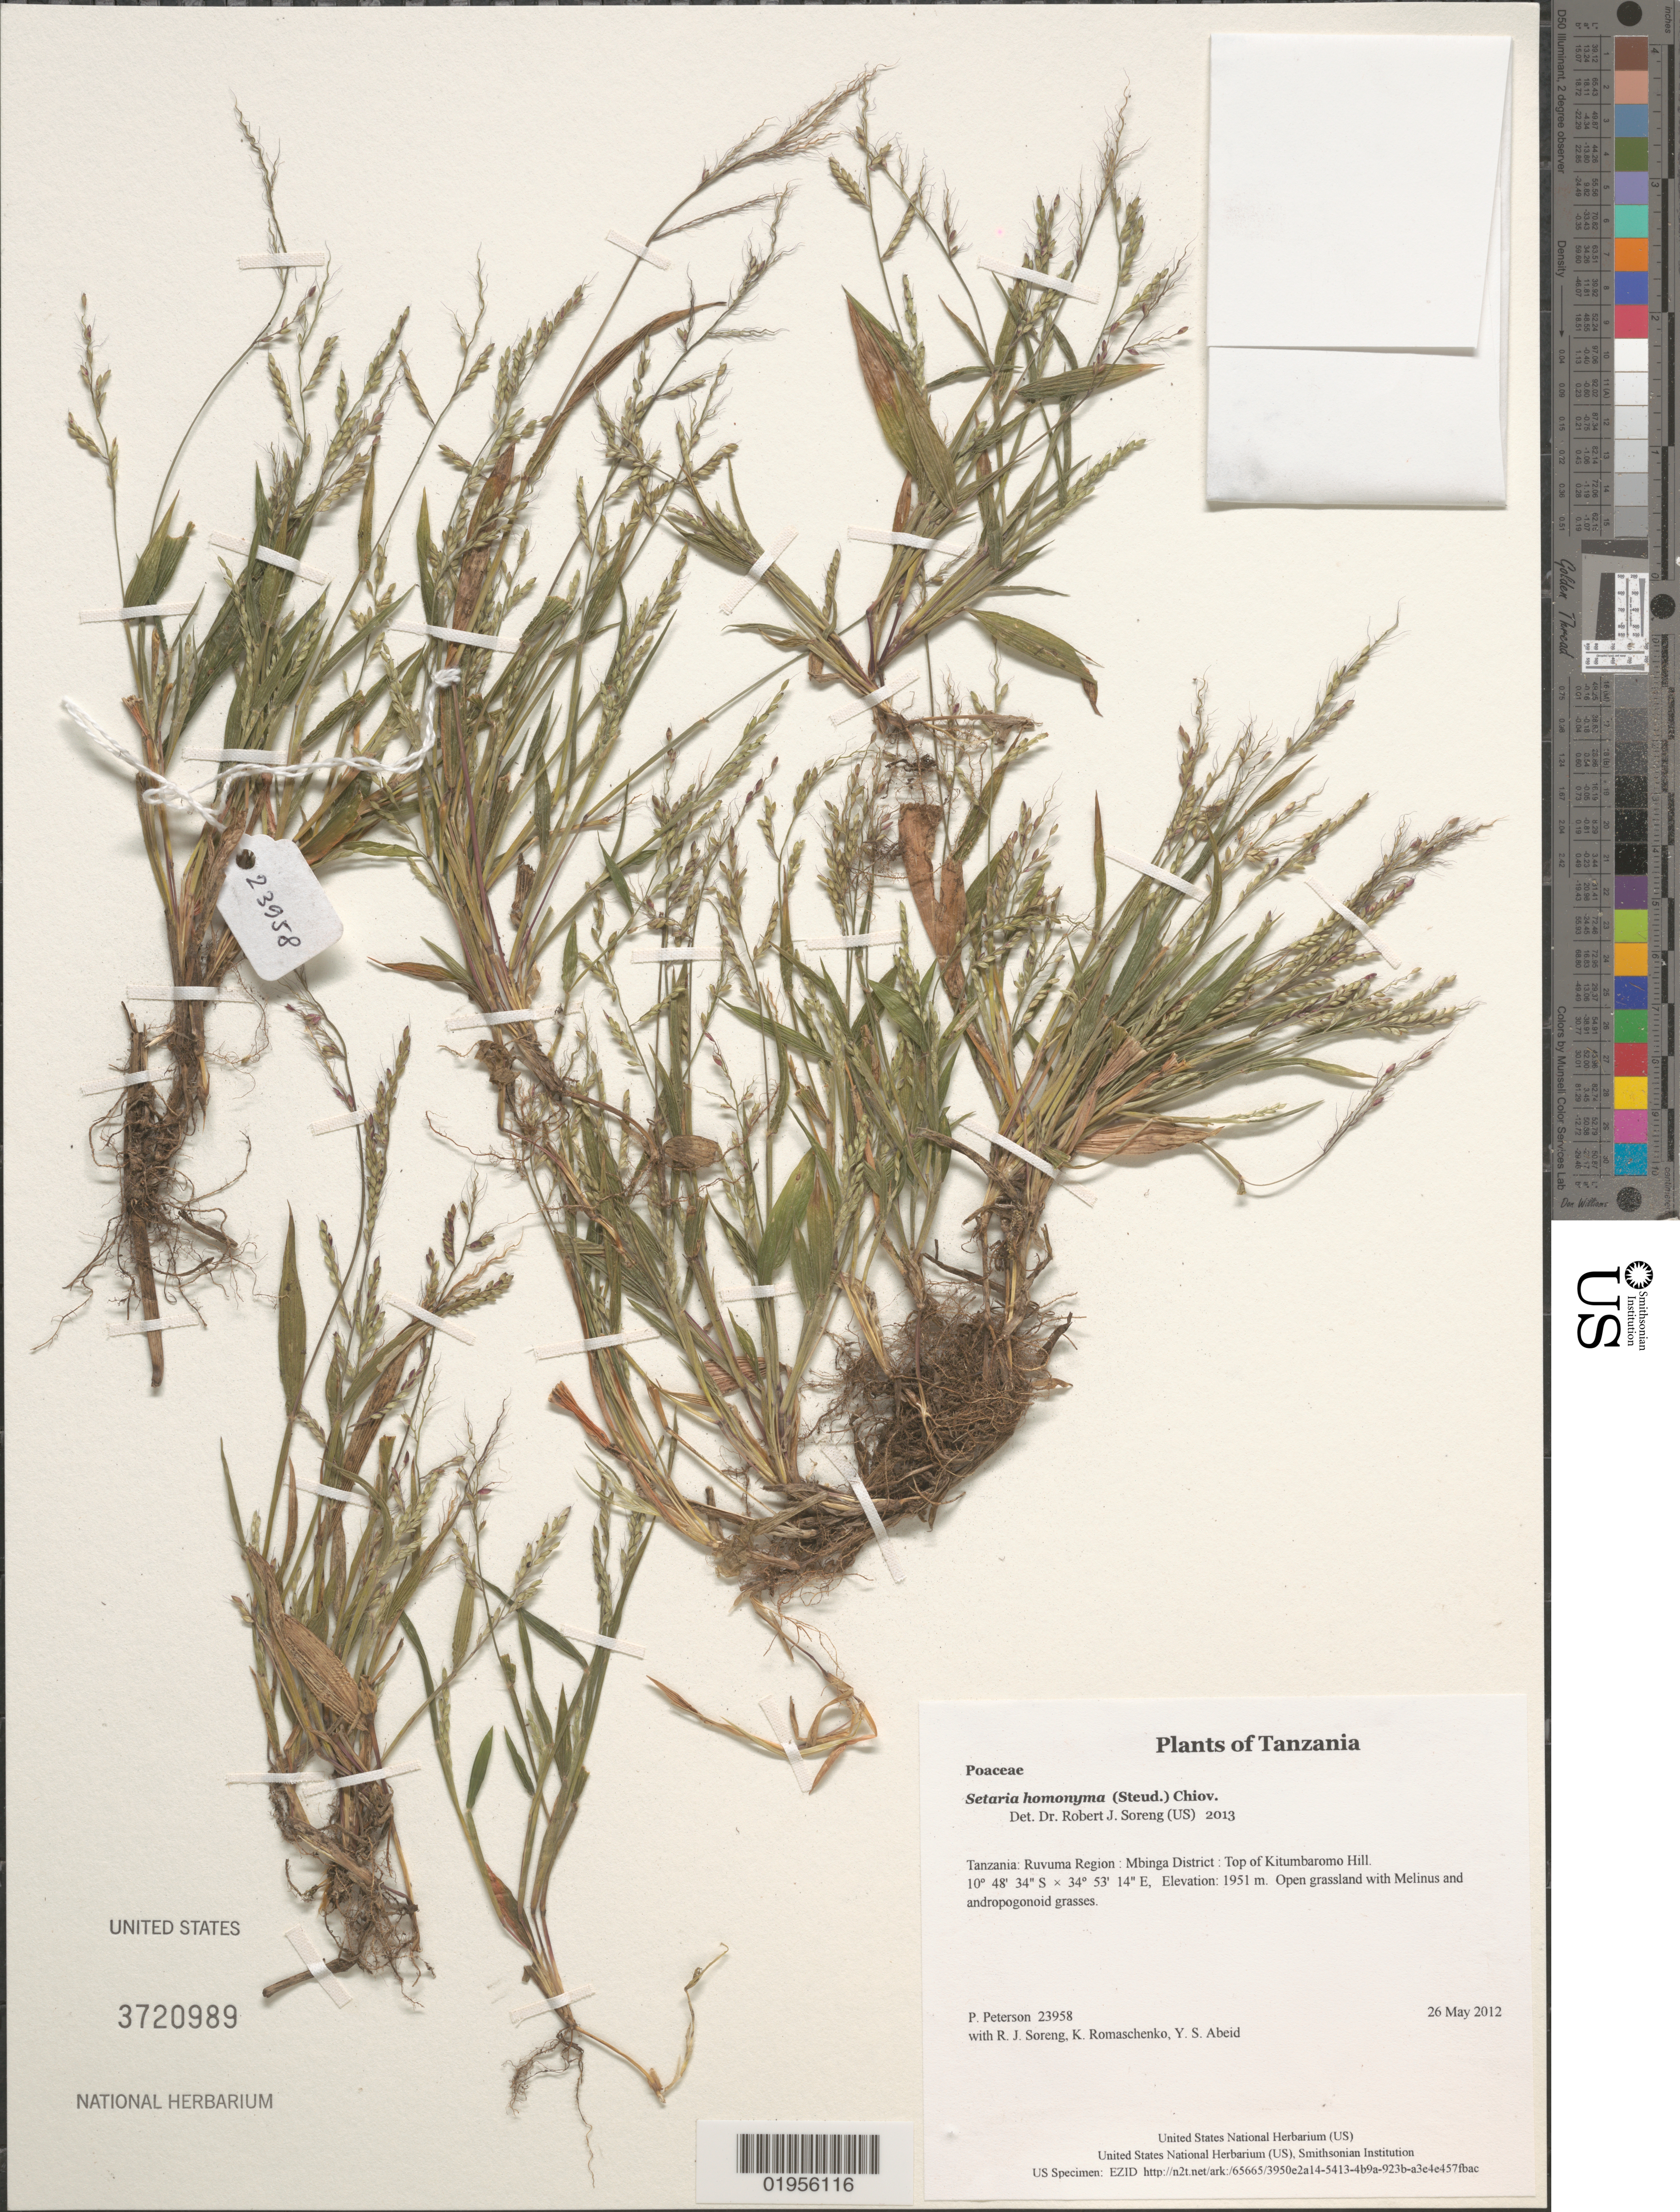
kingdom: Plantae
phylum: Tracheophyta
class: Liliopsida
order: Poales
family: Poaceae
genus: Setaria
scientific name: Setaria homonyma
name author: (Steud.) Chiov.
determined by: Soreng, Robert J., Research Associate (BOT), Smithsonian Institution - National Museum of Natural History (UNITED STATES)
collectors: P. M. Peterson, R. J. Soreng, K. Romaschenko & Y. Abeid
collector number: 23958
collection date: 2012-05-26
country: Tanzania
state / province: Ruvuma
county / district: Mbinga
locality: Top of Kitumbaromo Hill.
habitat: Open grassland with Melinus and andropogonoid grasses.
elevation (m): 1951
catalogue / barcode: US 3720989